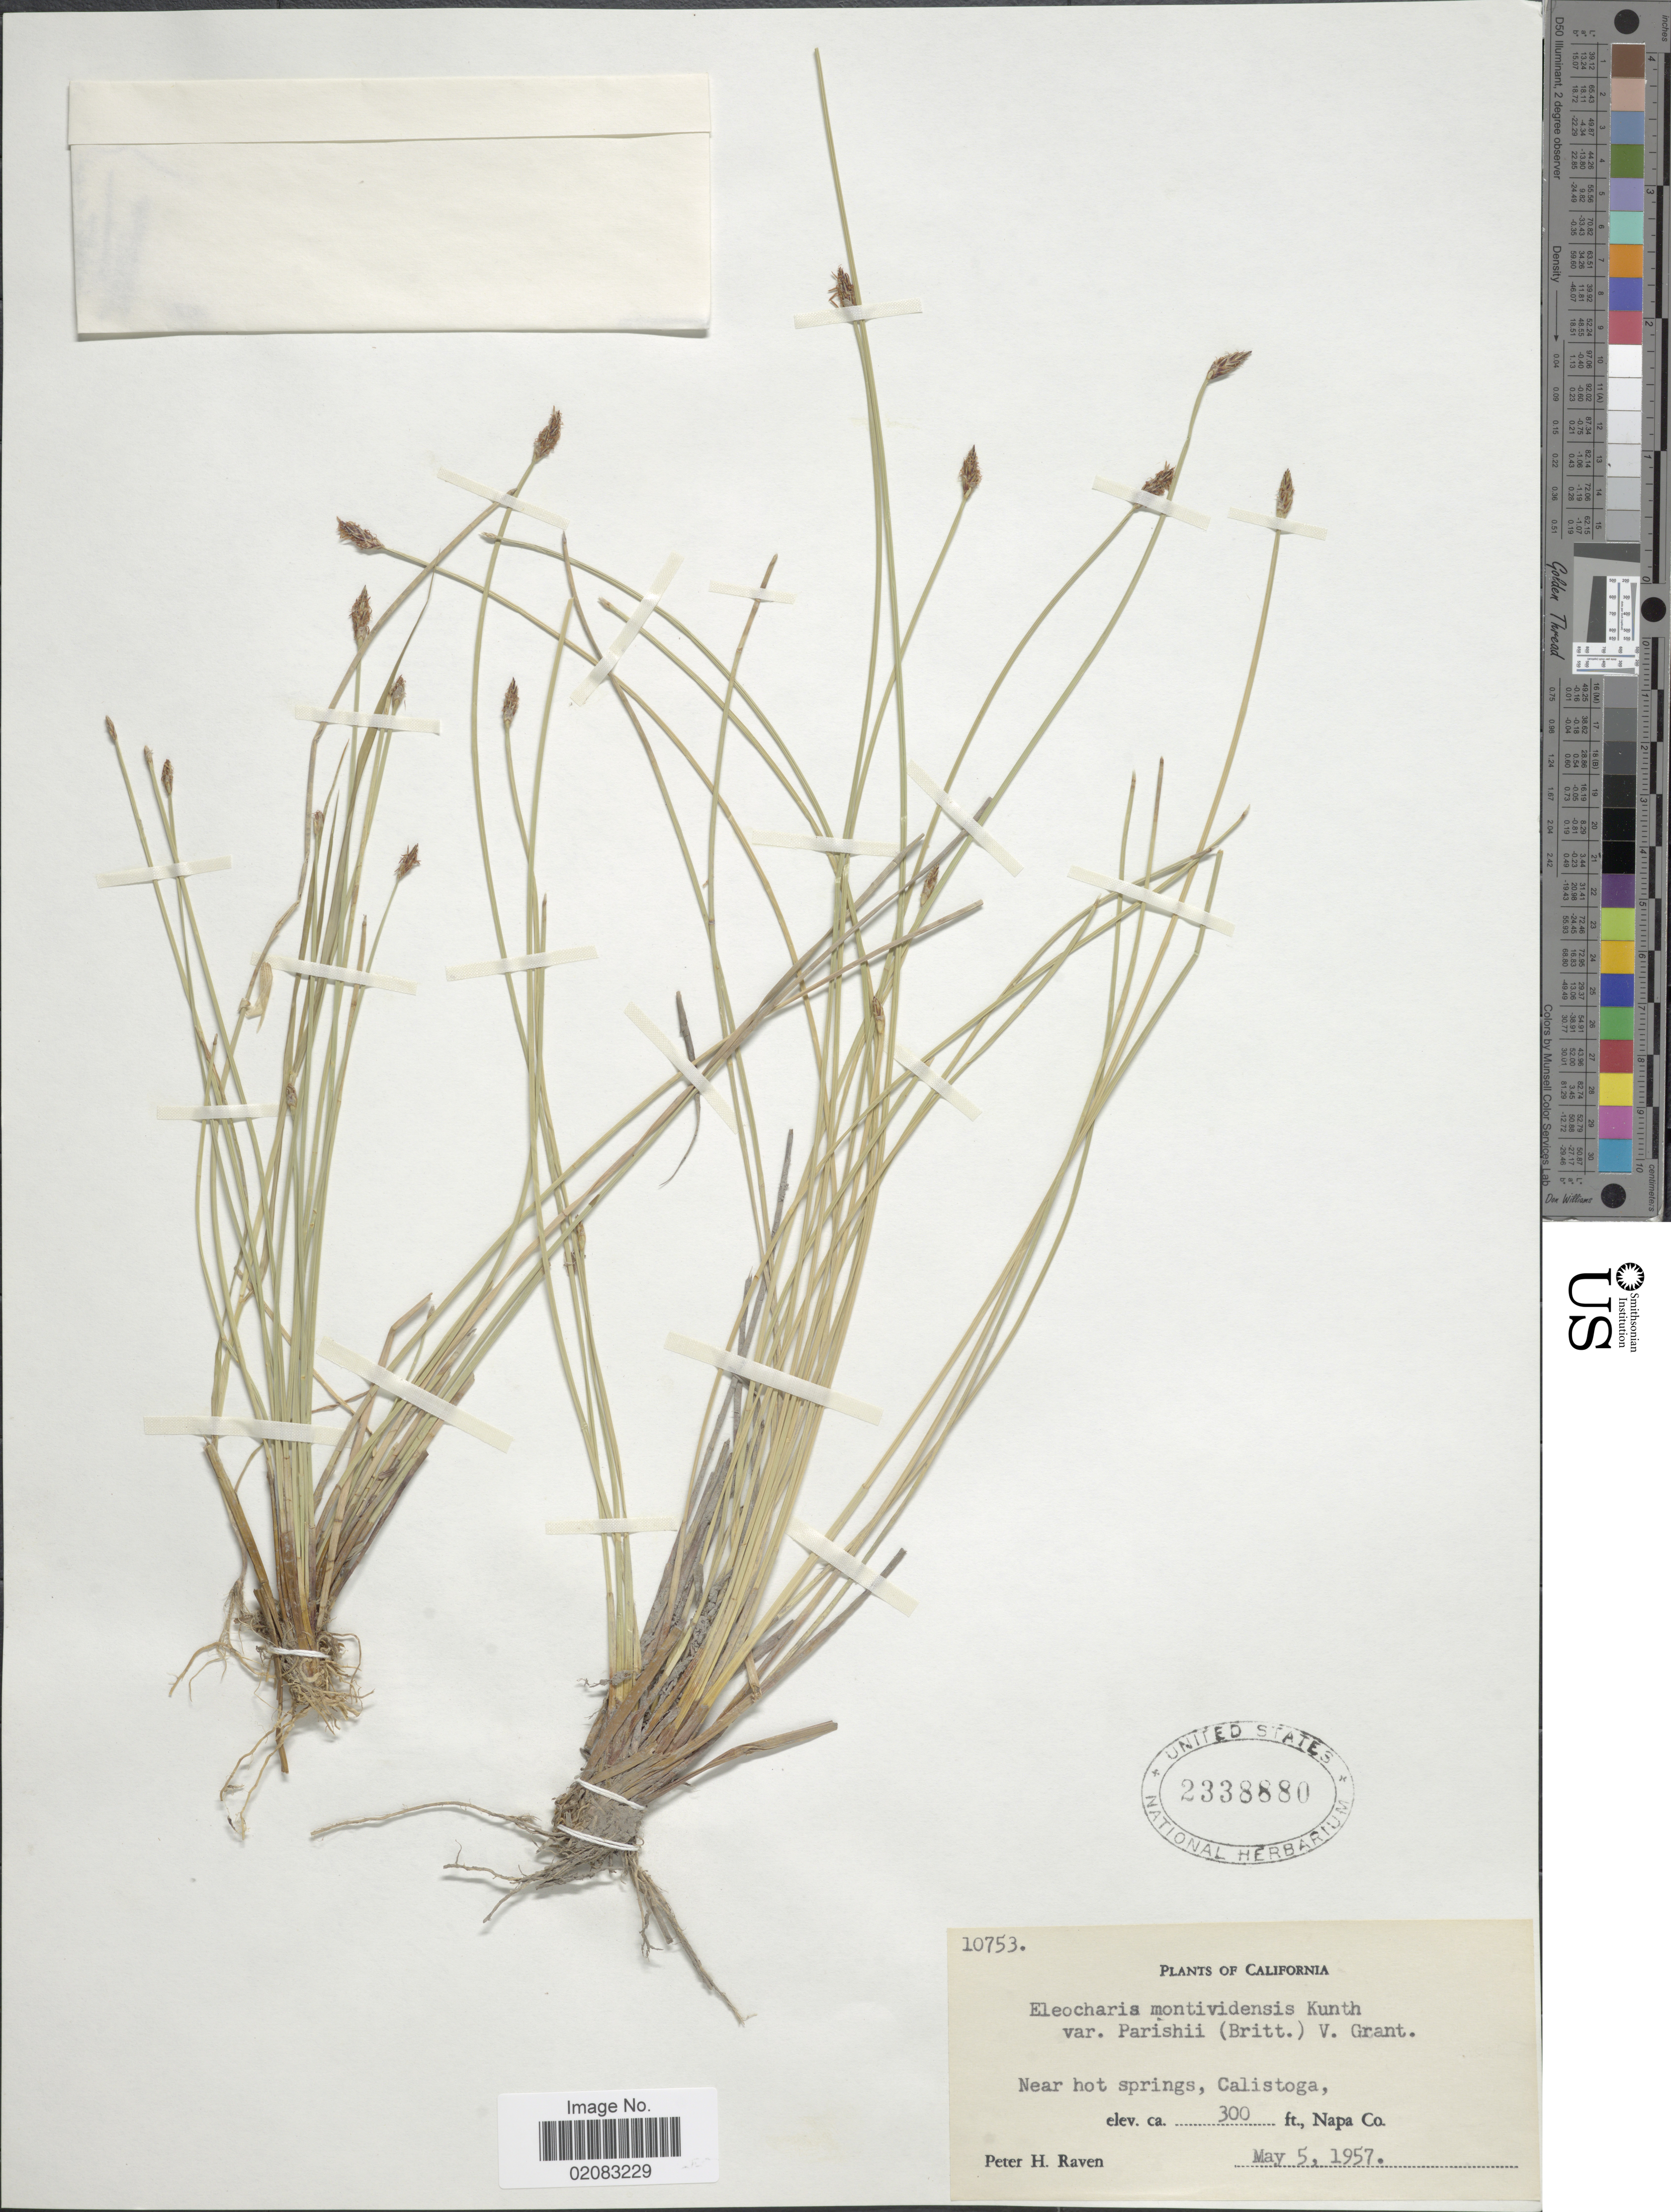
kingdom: Plantae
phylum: Tracheophyta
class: Liliopsida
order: Poales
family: Cyperaceae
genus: Eleocharis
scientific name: Eleocharis rostellata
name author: (Torr.) Torr.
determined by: Smith, S. G.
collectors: P. Raven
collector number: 10753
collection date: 1957-05-05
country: United States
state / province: California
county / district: Napa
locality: Near hot springs, Calistoga, Napa Co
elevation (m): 91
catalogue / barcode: US 2338880